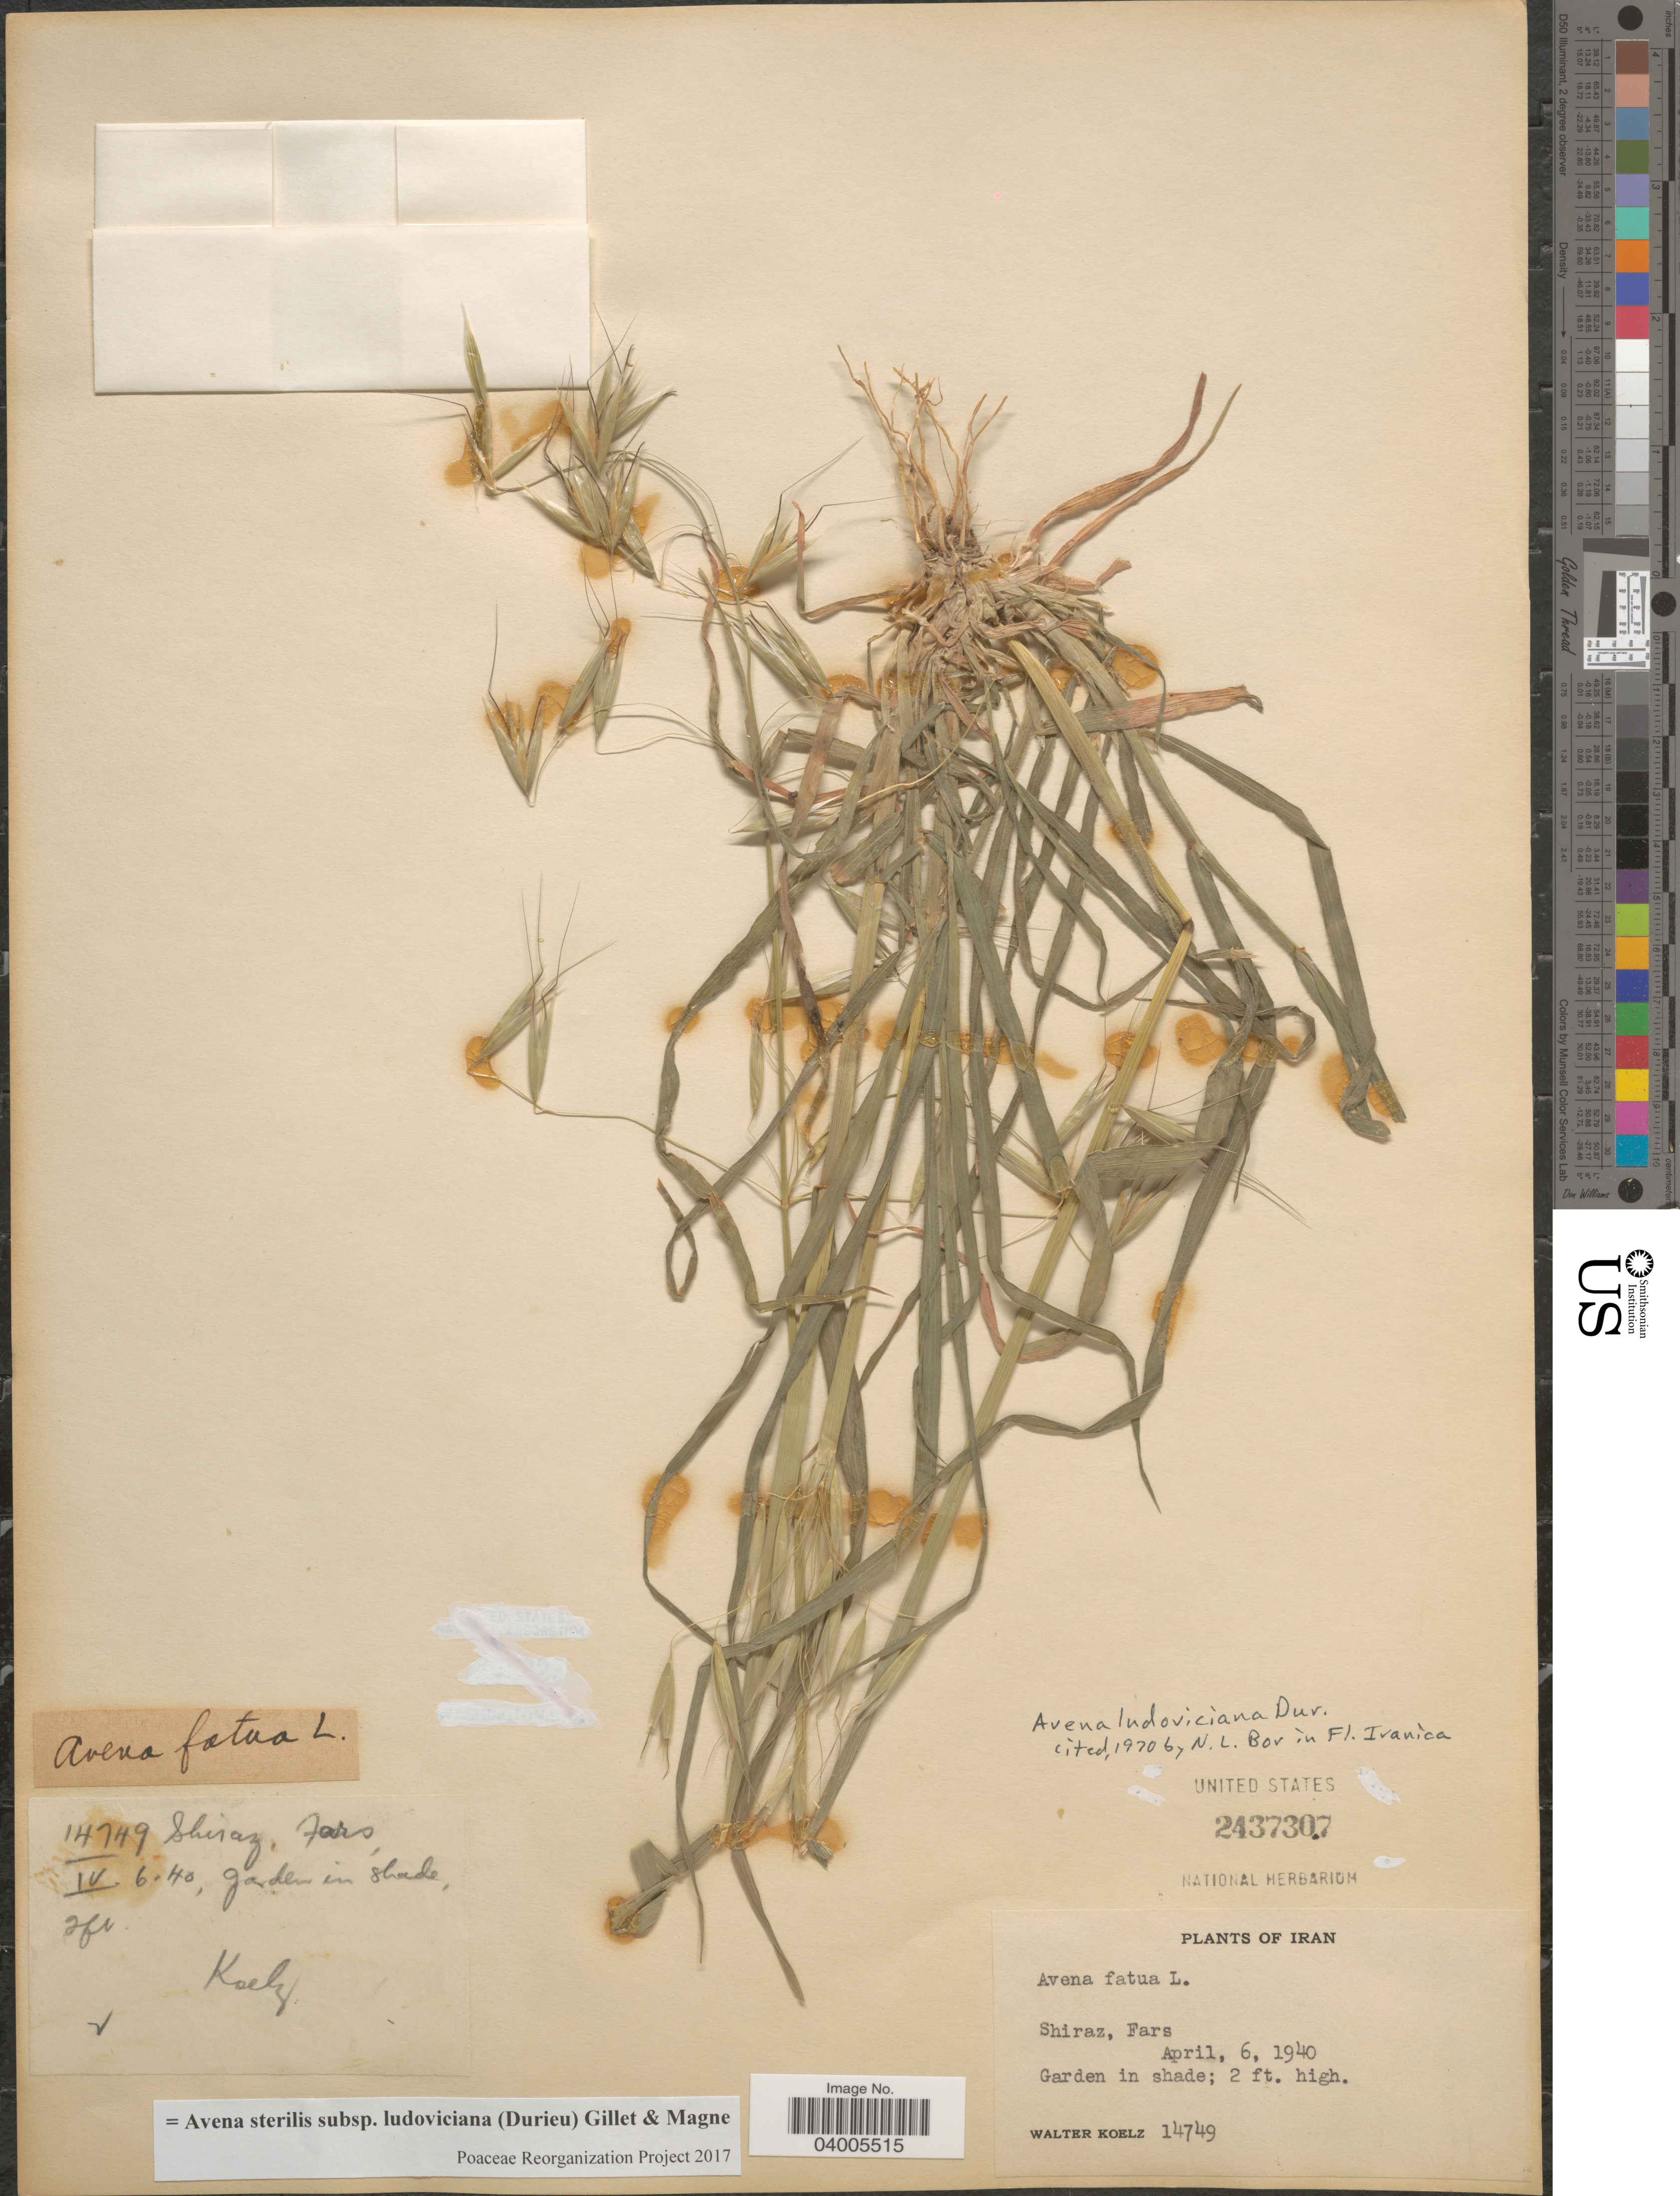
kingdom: Plantae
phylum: Tracheophyta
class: Liliopsida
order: Poales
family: Poaceae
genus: Avena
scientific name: Avena sterilis subsp. ludoviciana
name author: (Durieu) J.M. Gillett & Magne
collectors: W. N. Koelz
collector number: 14749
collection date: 1940-04-06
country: Iran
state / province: Fars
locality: Shiraz.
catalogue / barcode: US 2437307